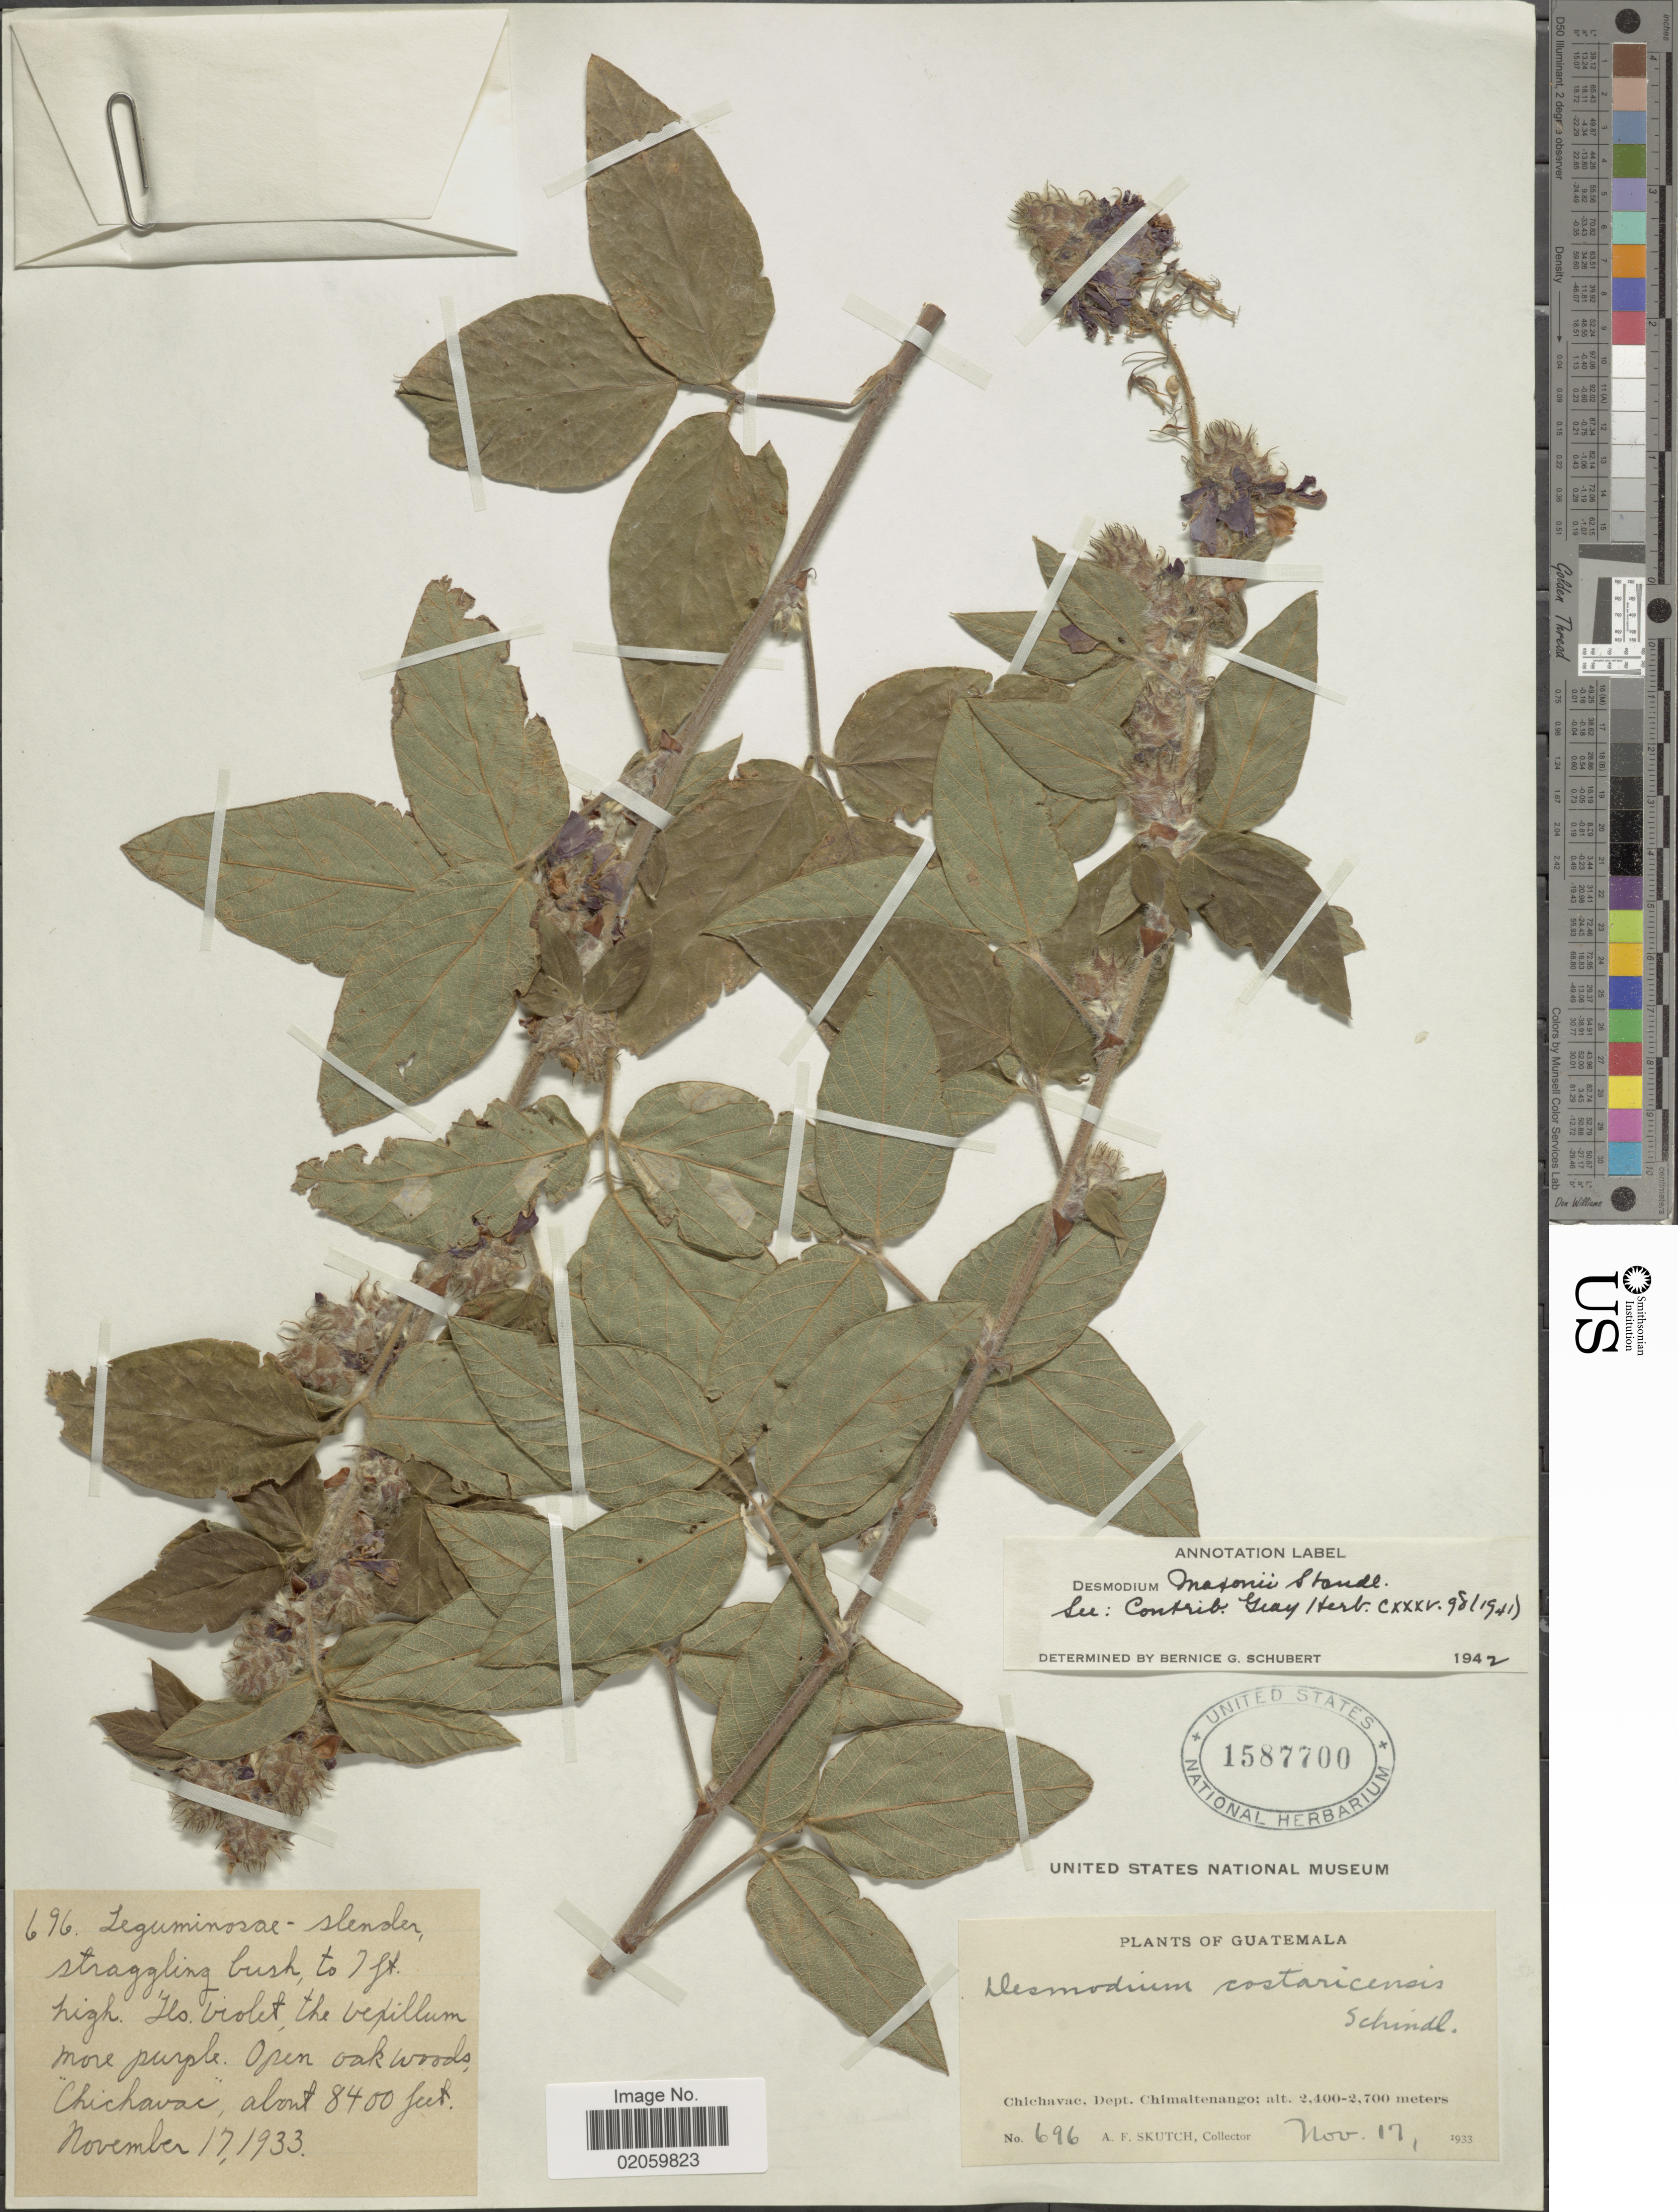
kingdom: Plantae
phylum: Tracheophyta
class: Magnoliopsida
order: Fabales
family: Fabaceae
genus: Desmodium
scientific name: Desmodium maxonii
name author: (Standl.) Standl.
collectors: A. F. Skutch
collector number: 696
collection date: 1933-11-17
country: Guatemala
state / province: Chimaltenango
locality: Chichavac.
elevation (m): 2400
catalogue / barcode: US 1587700